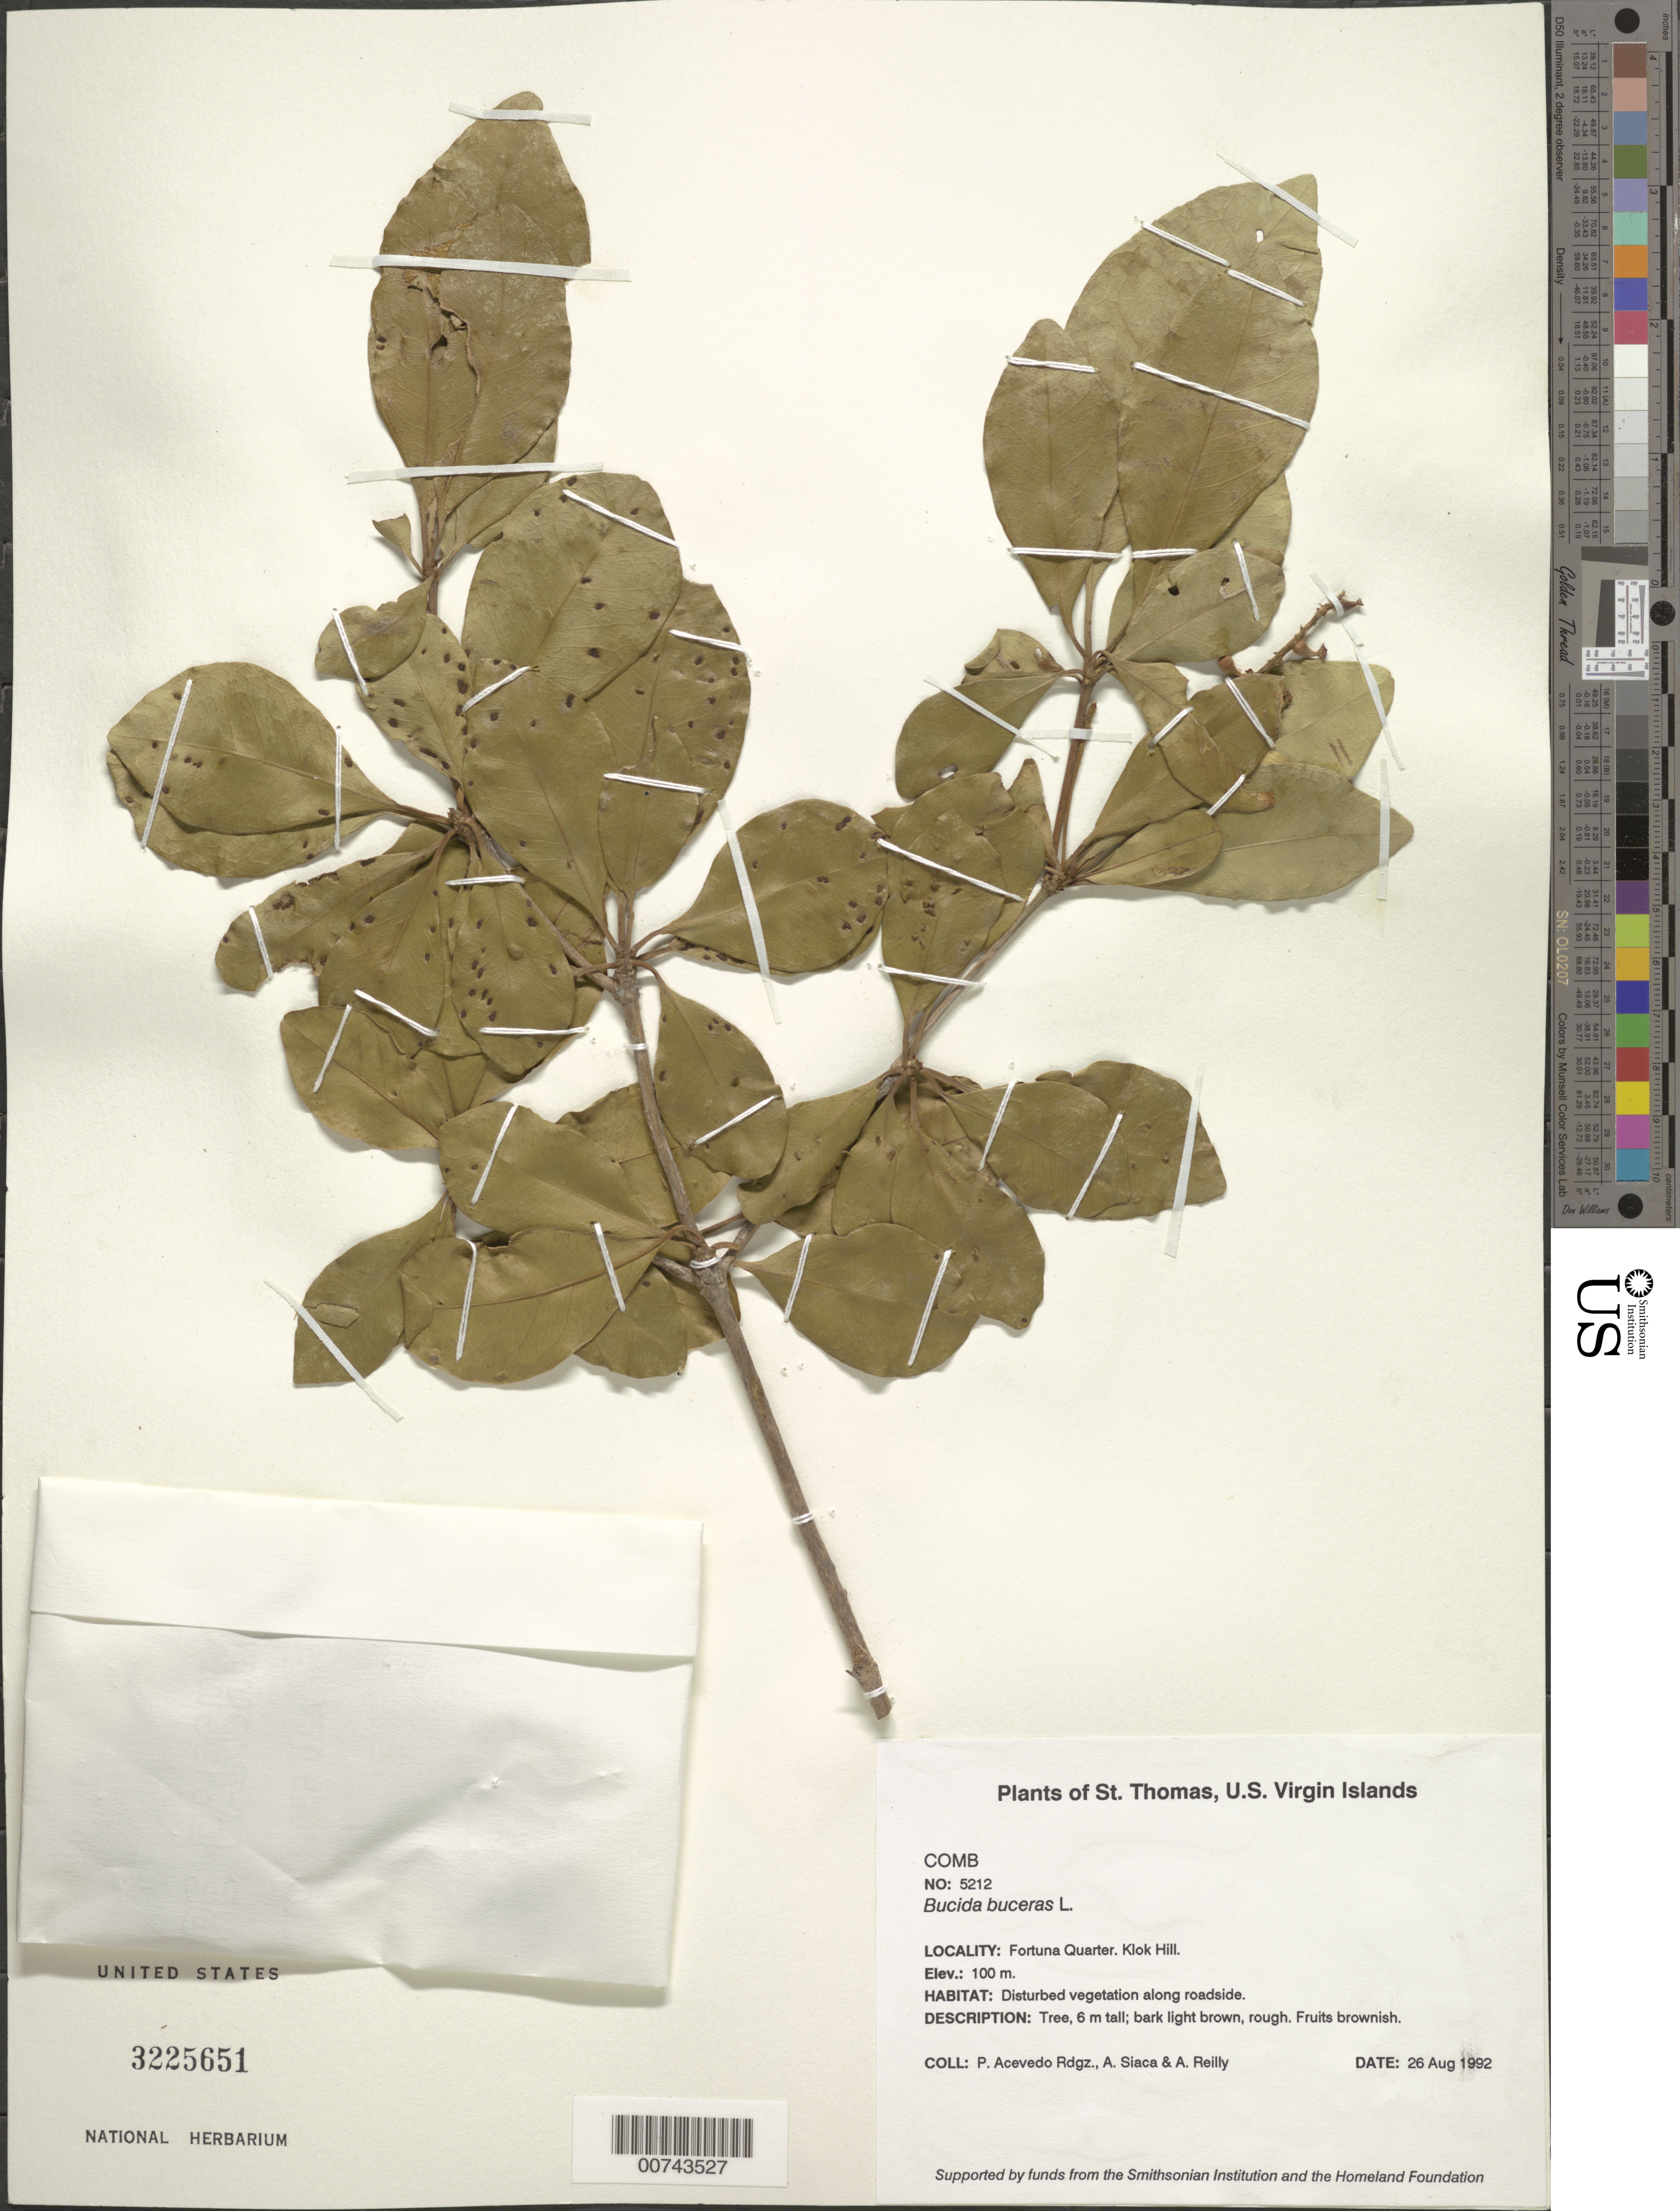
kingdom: Plantae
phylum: Tracheophyta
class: Magnoliopsida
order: Myrtales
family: Combretaceae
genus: Terminalia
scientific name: Terminalia buceras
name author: (L.) C. Wright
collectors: P. Acevedo-Rodr., A. Siaca & A. Reilly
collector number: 5212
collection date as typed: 26 Aug 1992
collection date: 1992-08-26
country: U.S. Virgin Islands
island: St. Thomas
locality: Fortuna Quarter. Klok Hill.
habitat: Disturbed vegetation along roadside.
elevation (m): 100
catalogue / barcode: US 3225651